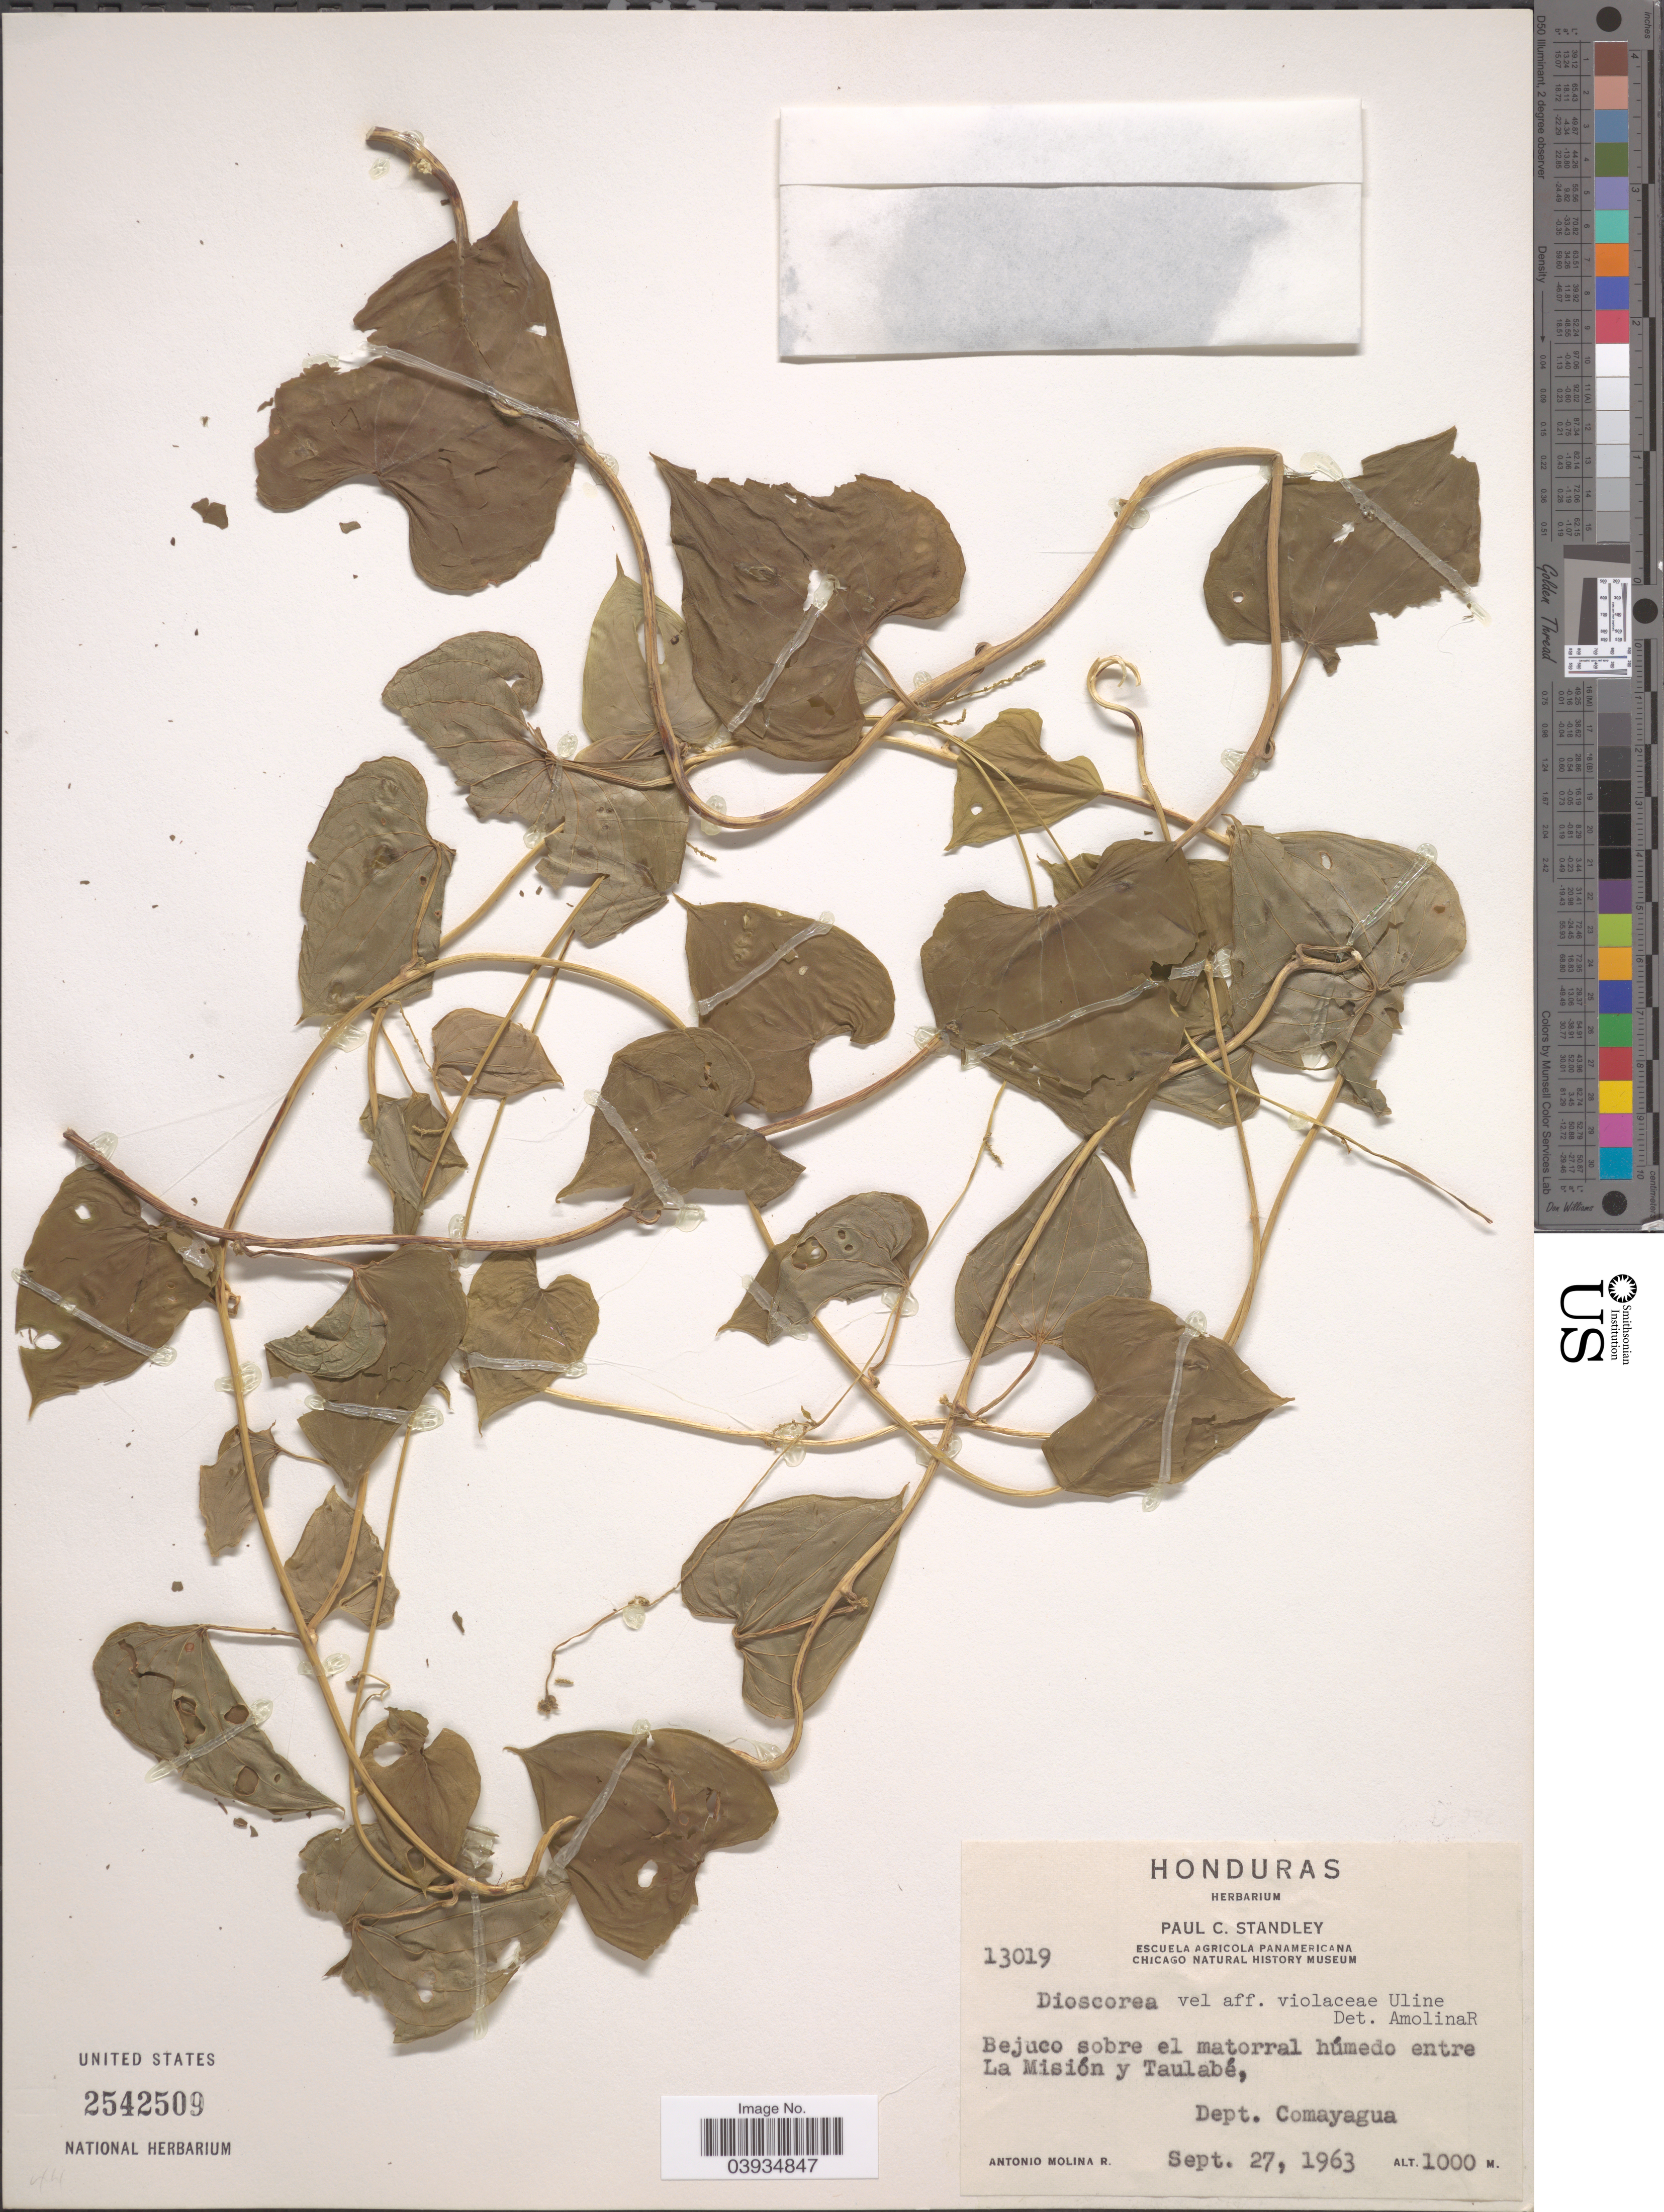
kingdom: Plantae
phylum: Tracheophyta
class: Liliopsida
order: Dioscoreales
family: Dioscoreaceae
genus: Dioscorea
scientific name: Dioscorea violacea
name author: Uline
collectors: A. Molina R.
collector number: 13019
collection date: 1963-09-27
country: Honduras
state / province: Comayagua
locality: Bejuco sobre el matorral húmedo entre La Misión y Taulabé, Dept. Comayagua.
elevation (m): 1000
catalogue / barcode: US 2542509